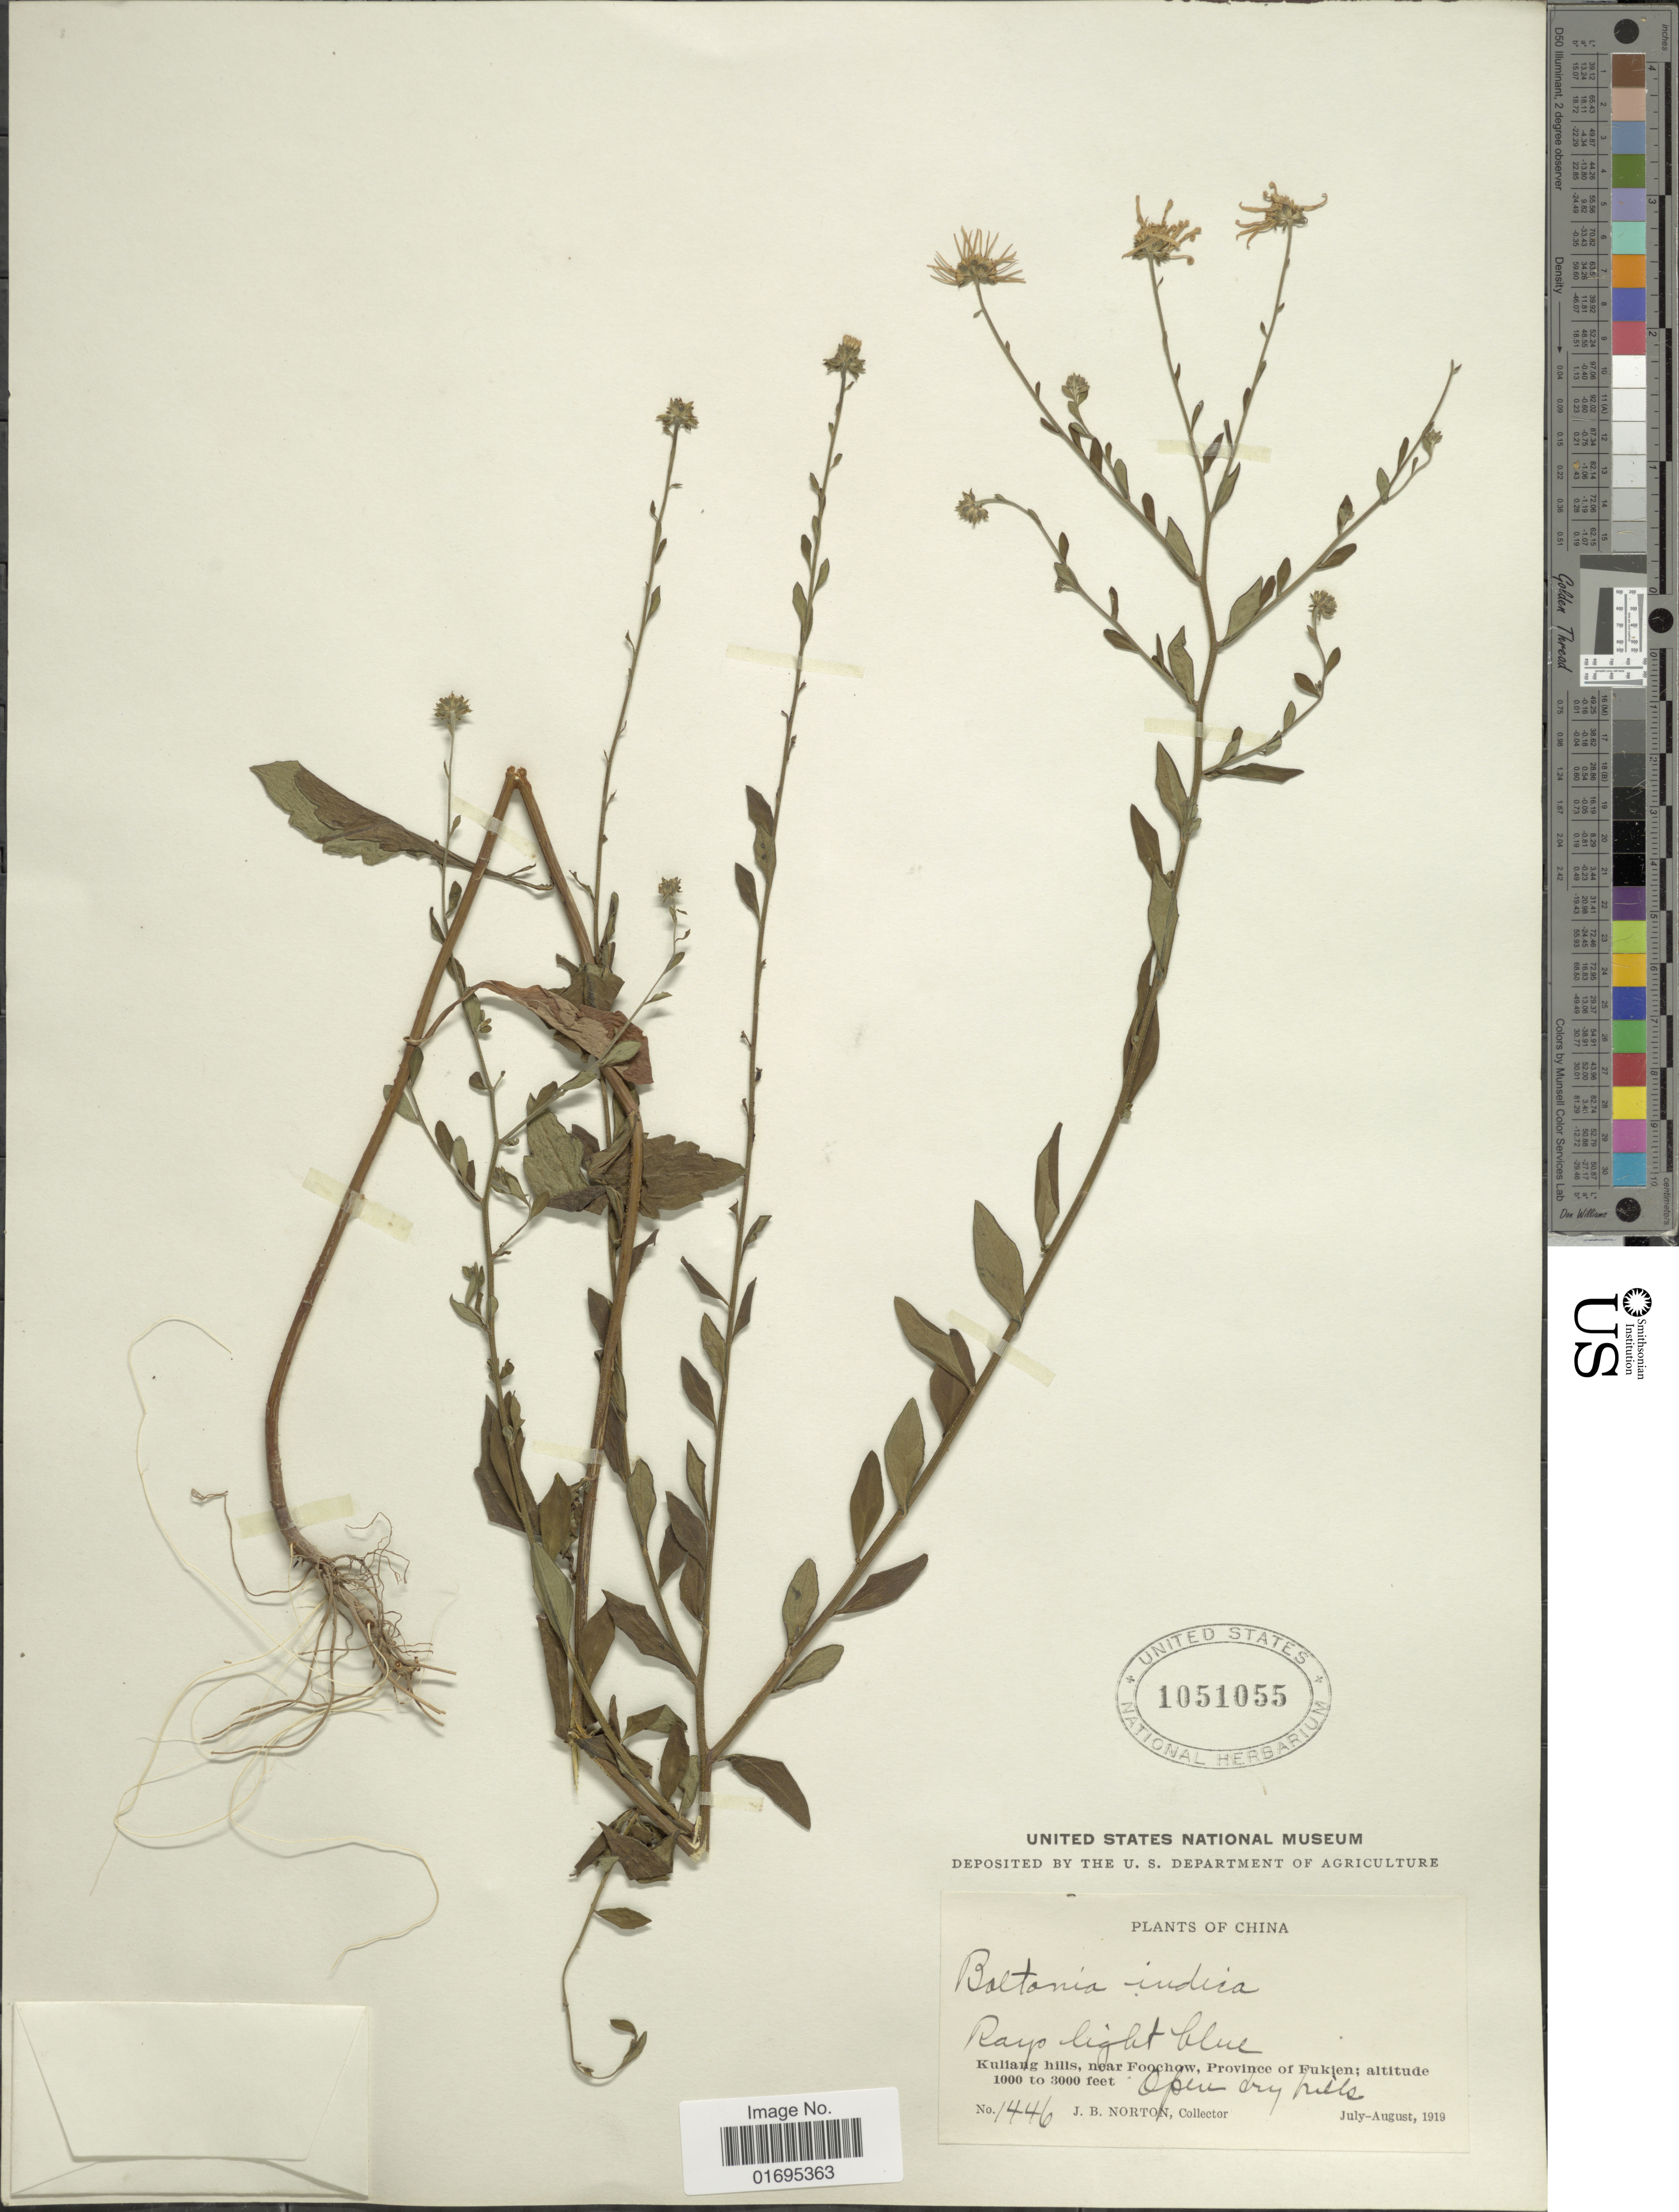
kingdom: Plantae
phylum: Tracheophyta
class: Magnoliopsida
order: Asterales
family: Asteraceae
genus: Kalimeris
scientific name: Kalimeris indica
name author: (L.) Sch. Bip.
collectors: J. B. Norton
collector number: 1446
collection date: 1919-07/1919-08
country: China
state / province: Fujian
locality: Rayo light blue, Kuliang hills, near Foochow, province of Fukien, open dry hills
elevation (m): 305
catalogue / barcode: US 1051055